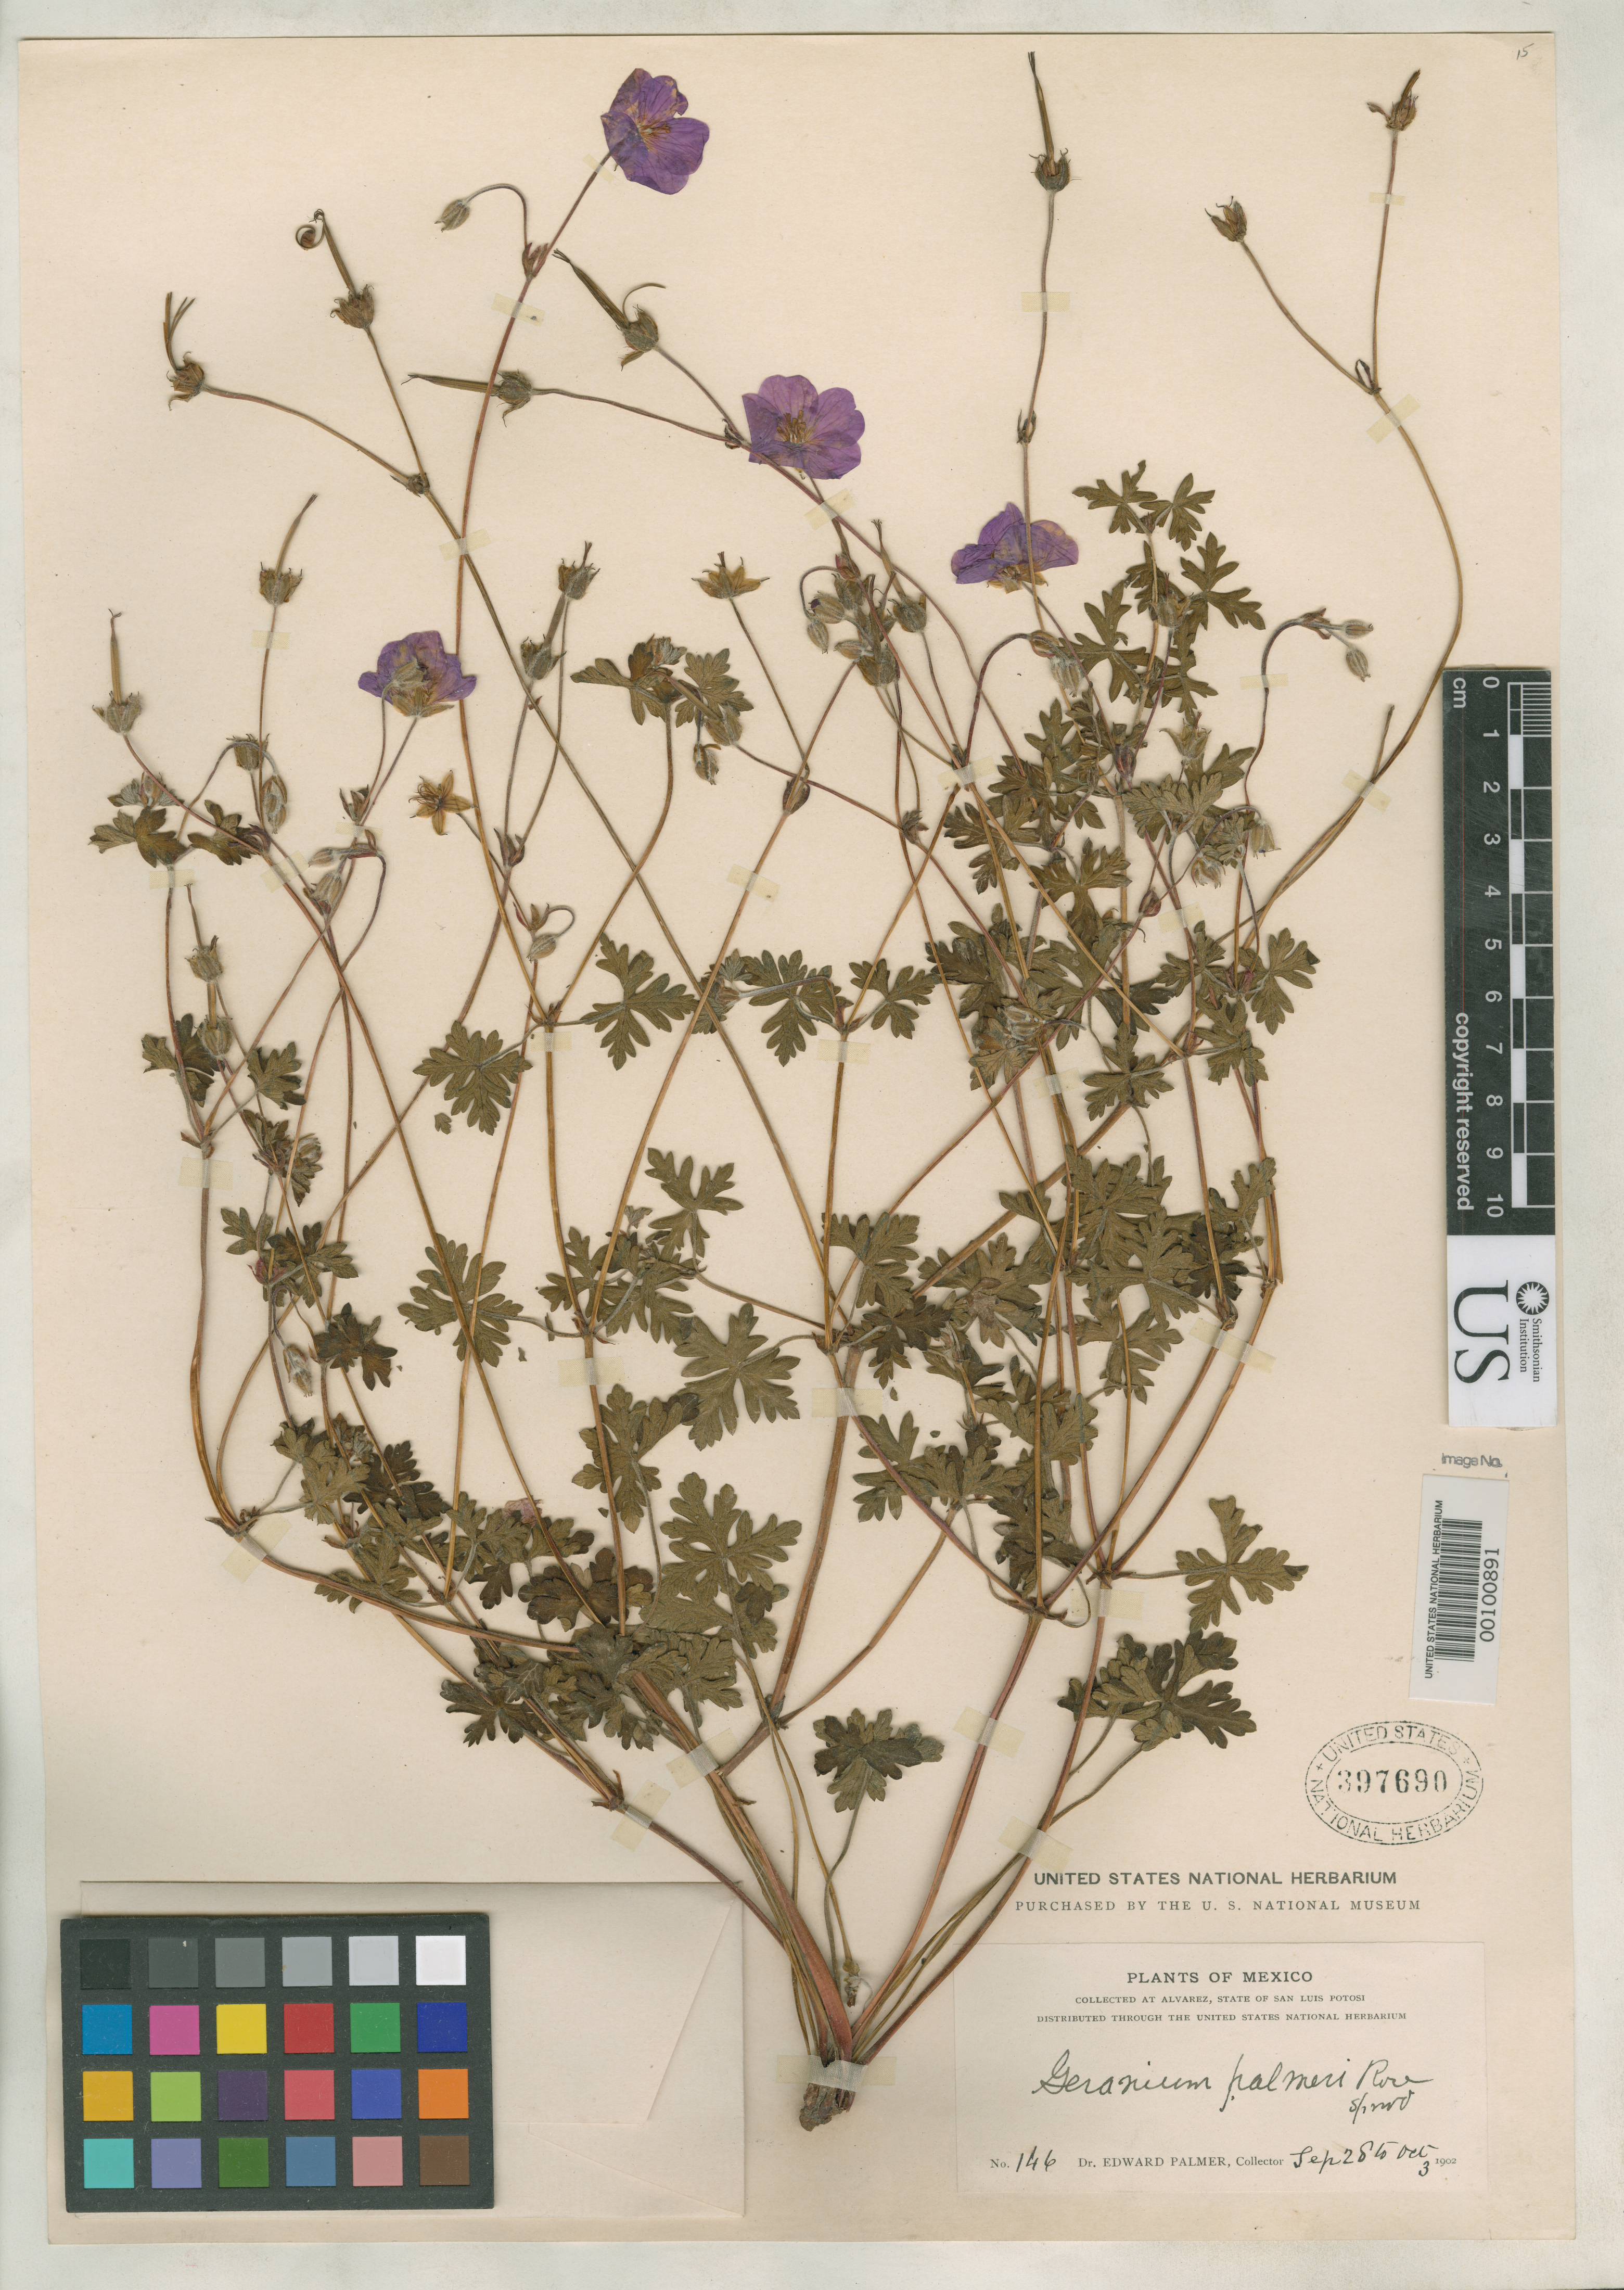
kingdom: Plantae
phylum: Tracheophyta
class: Magnoliopsida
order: Geraniales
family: Geraniaceae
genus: Geranium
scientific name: Geranium palmeri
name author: Rose in Hanks & Small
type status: Isotype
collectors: E. Palmer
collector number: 146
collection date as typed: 28 Sep 1902 to 03 Oct 1902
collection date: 1902-09-28/1902-10-03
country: Mexico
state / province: San Luis Potosi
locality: Alvarez.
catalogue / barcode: US 397690